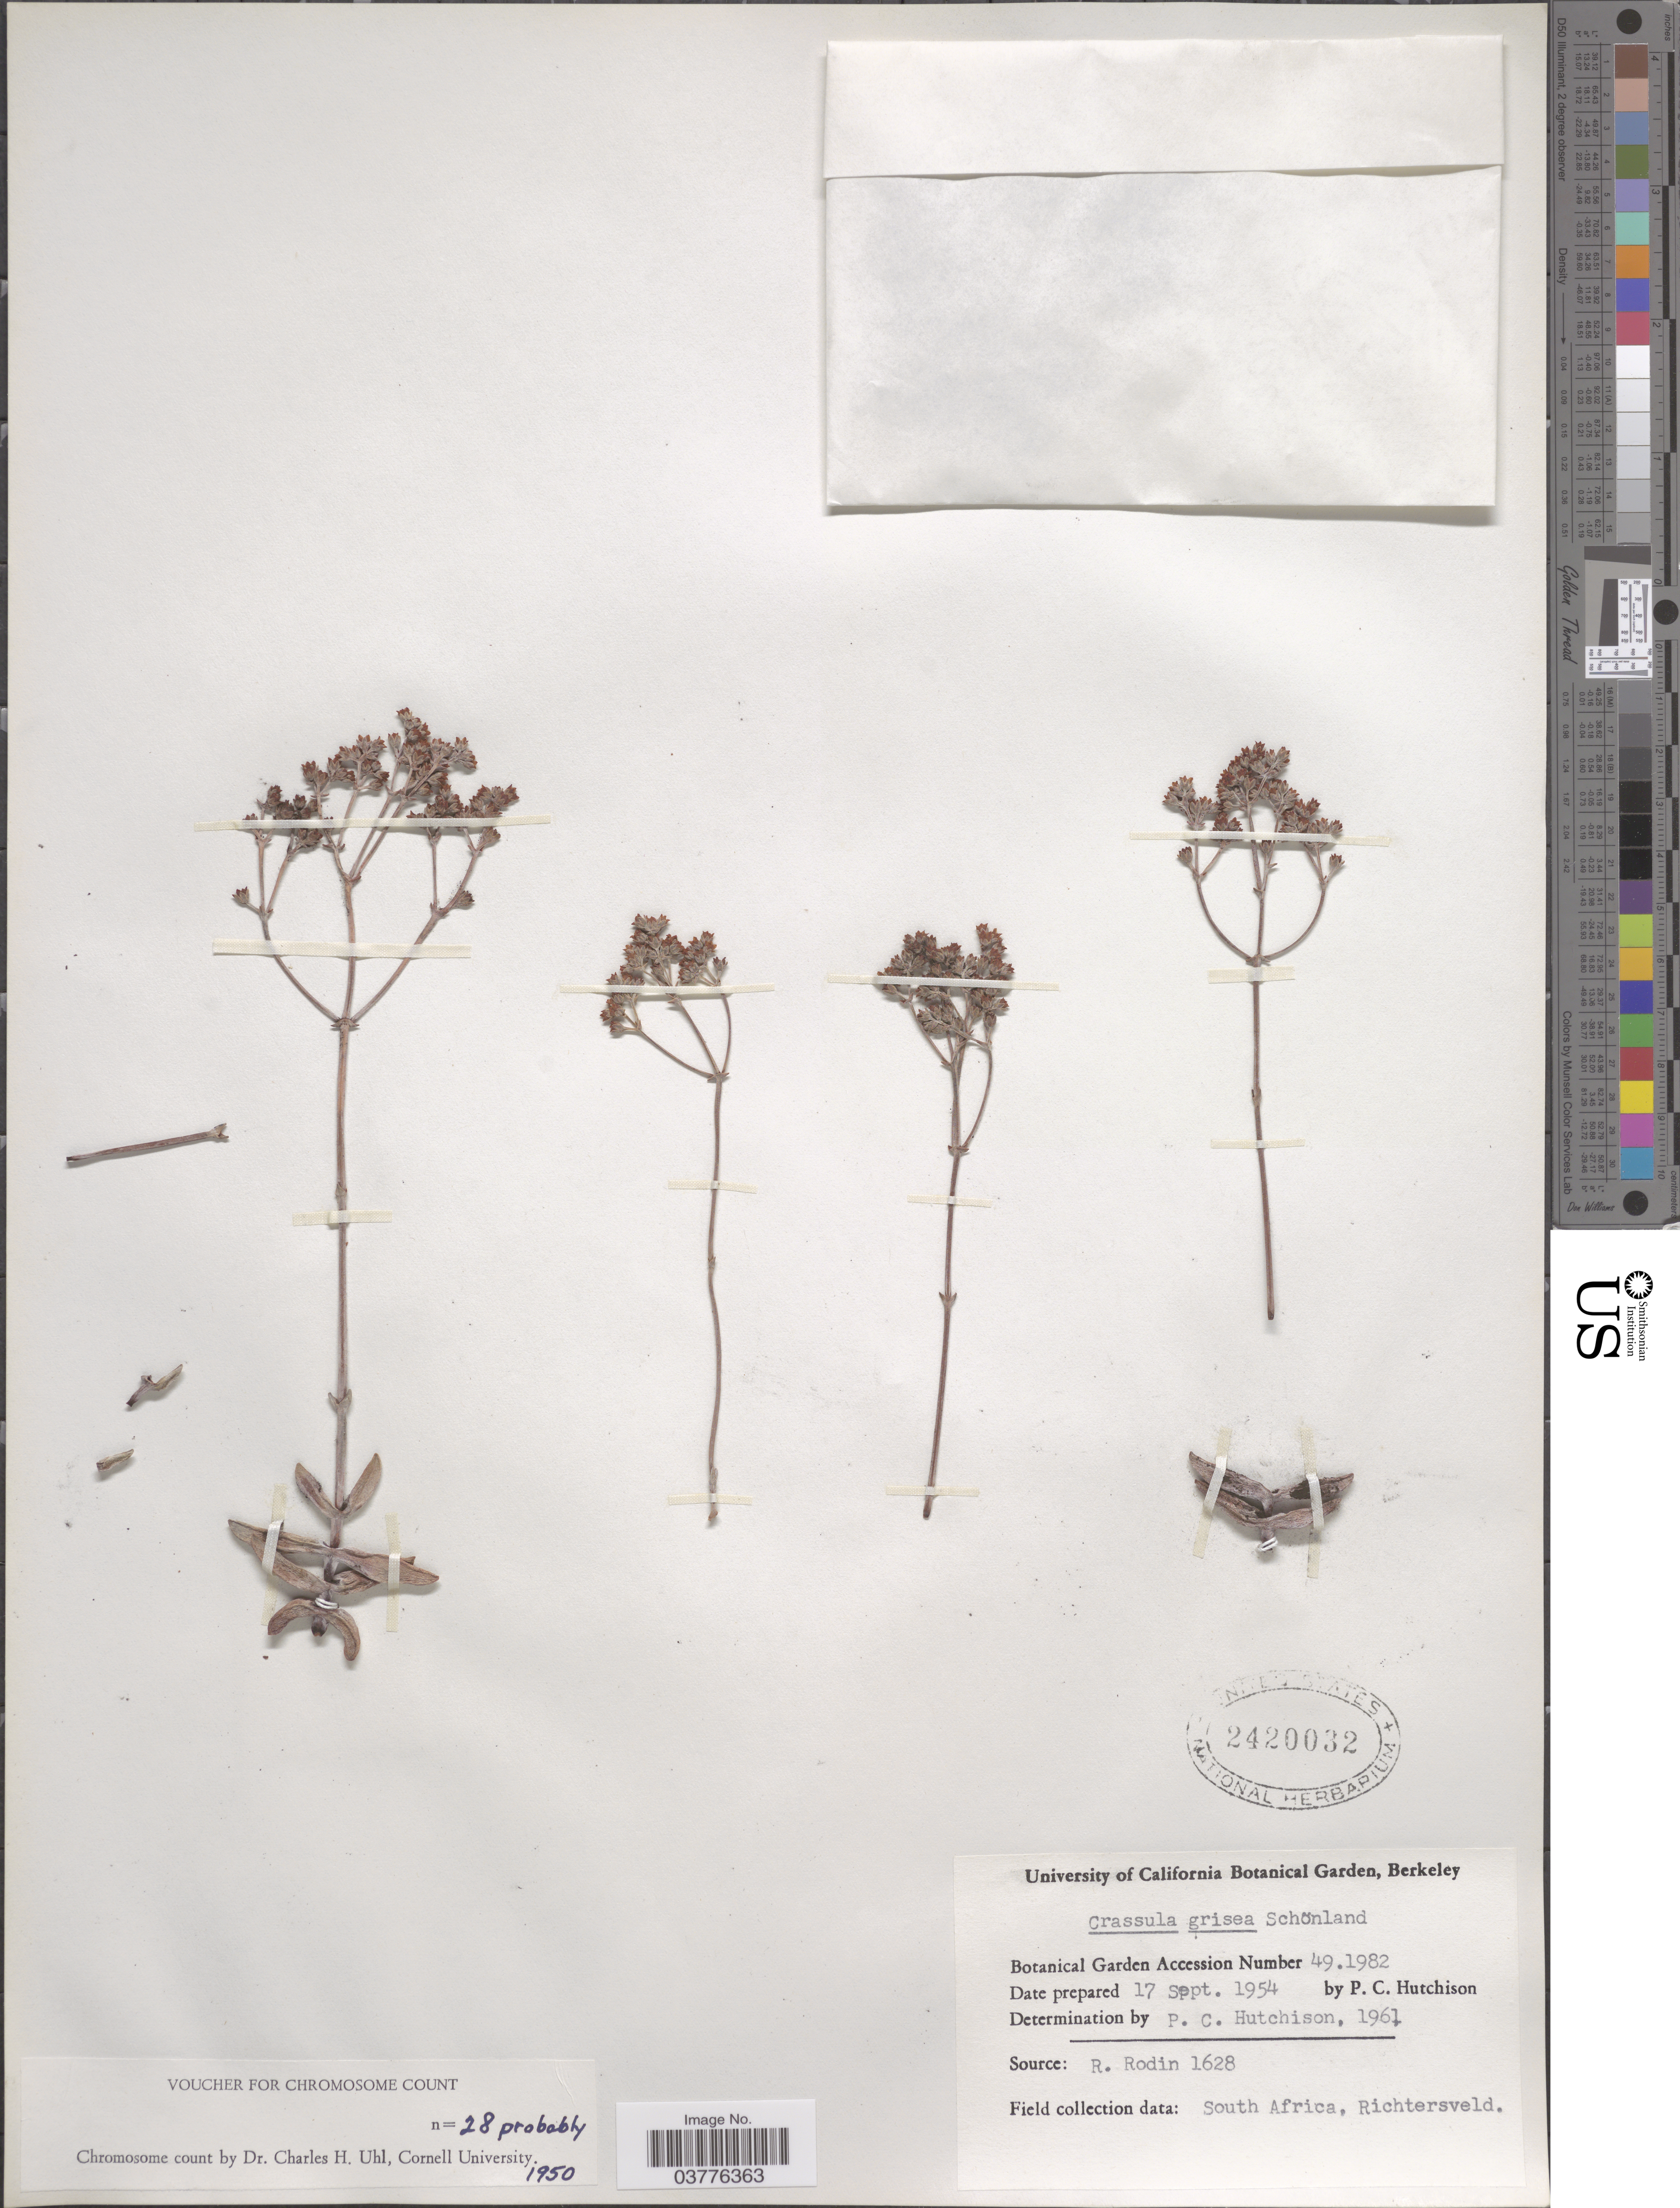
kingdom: Plantae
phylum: Tracheophyta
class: Magnoliopsida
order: Saxifragales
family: Crassulaceae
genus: Crassula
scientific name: Crassula grisea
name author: Schönland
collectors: P. C. Hutchison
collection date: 1954-09-17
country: United States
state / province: California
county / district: Alameda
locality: University of California Botanical Garden, Berkeley.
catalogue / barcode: US 2420032